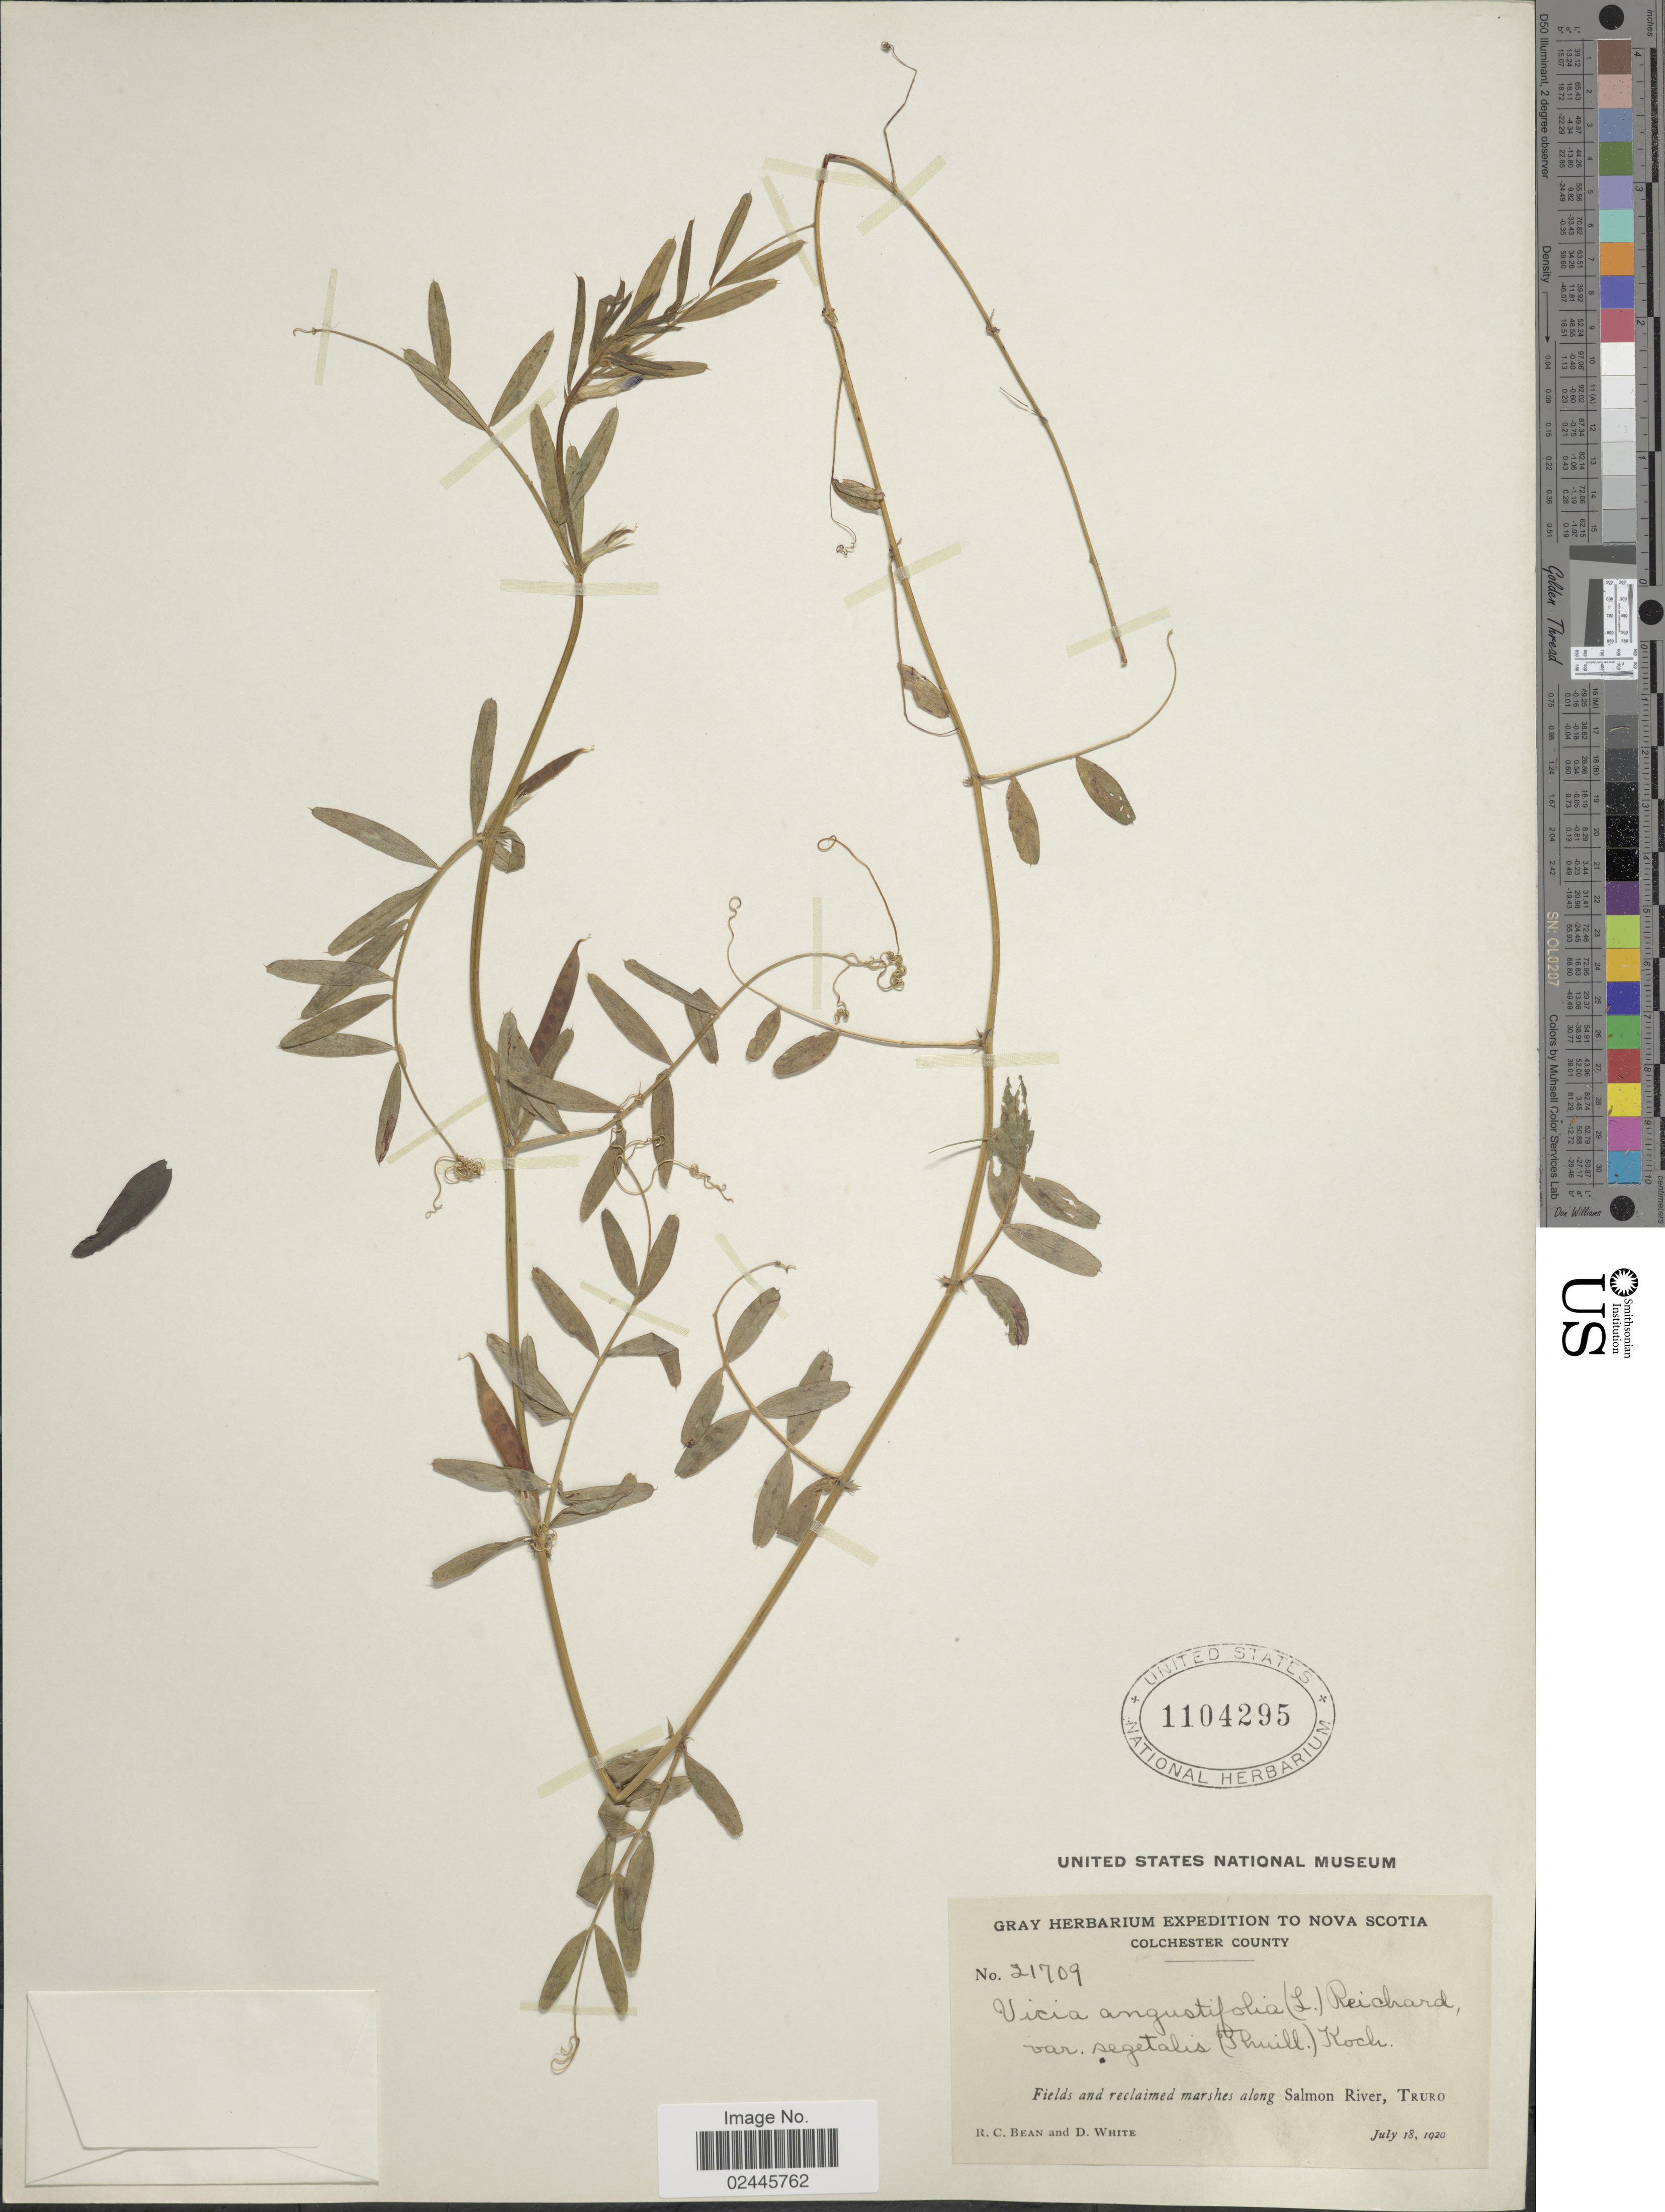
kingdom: Plantae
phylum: Tracheophyta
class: Magnoliopsida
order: Fabales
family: Fabaceae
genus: Vicia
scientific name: Vicia angustifolia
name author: L.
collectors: R. Bean & D. White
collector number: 21709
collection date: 1920-07-18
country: Canada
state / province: Nova Scotia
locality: Colchester County, Fields and reclaimed marshes along Slamon River, Truro.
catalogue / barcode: US 1104295